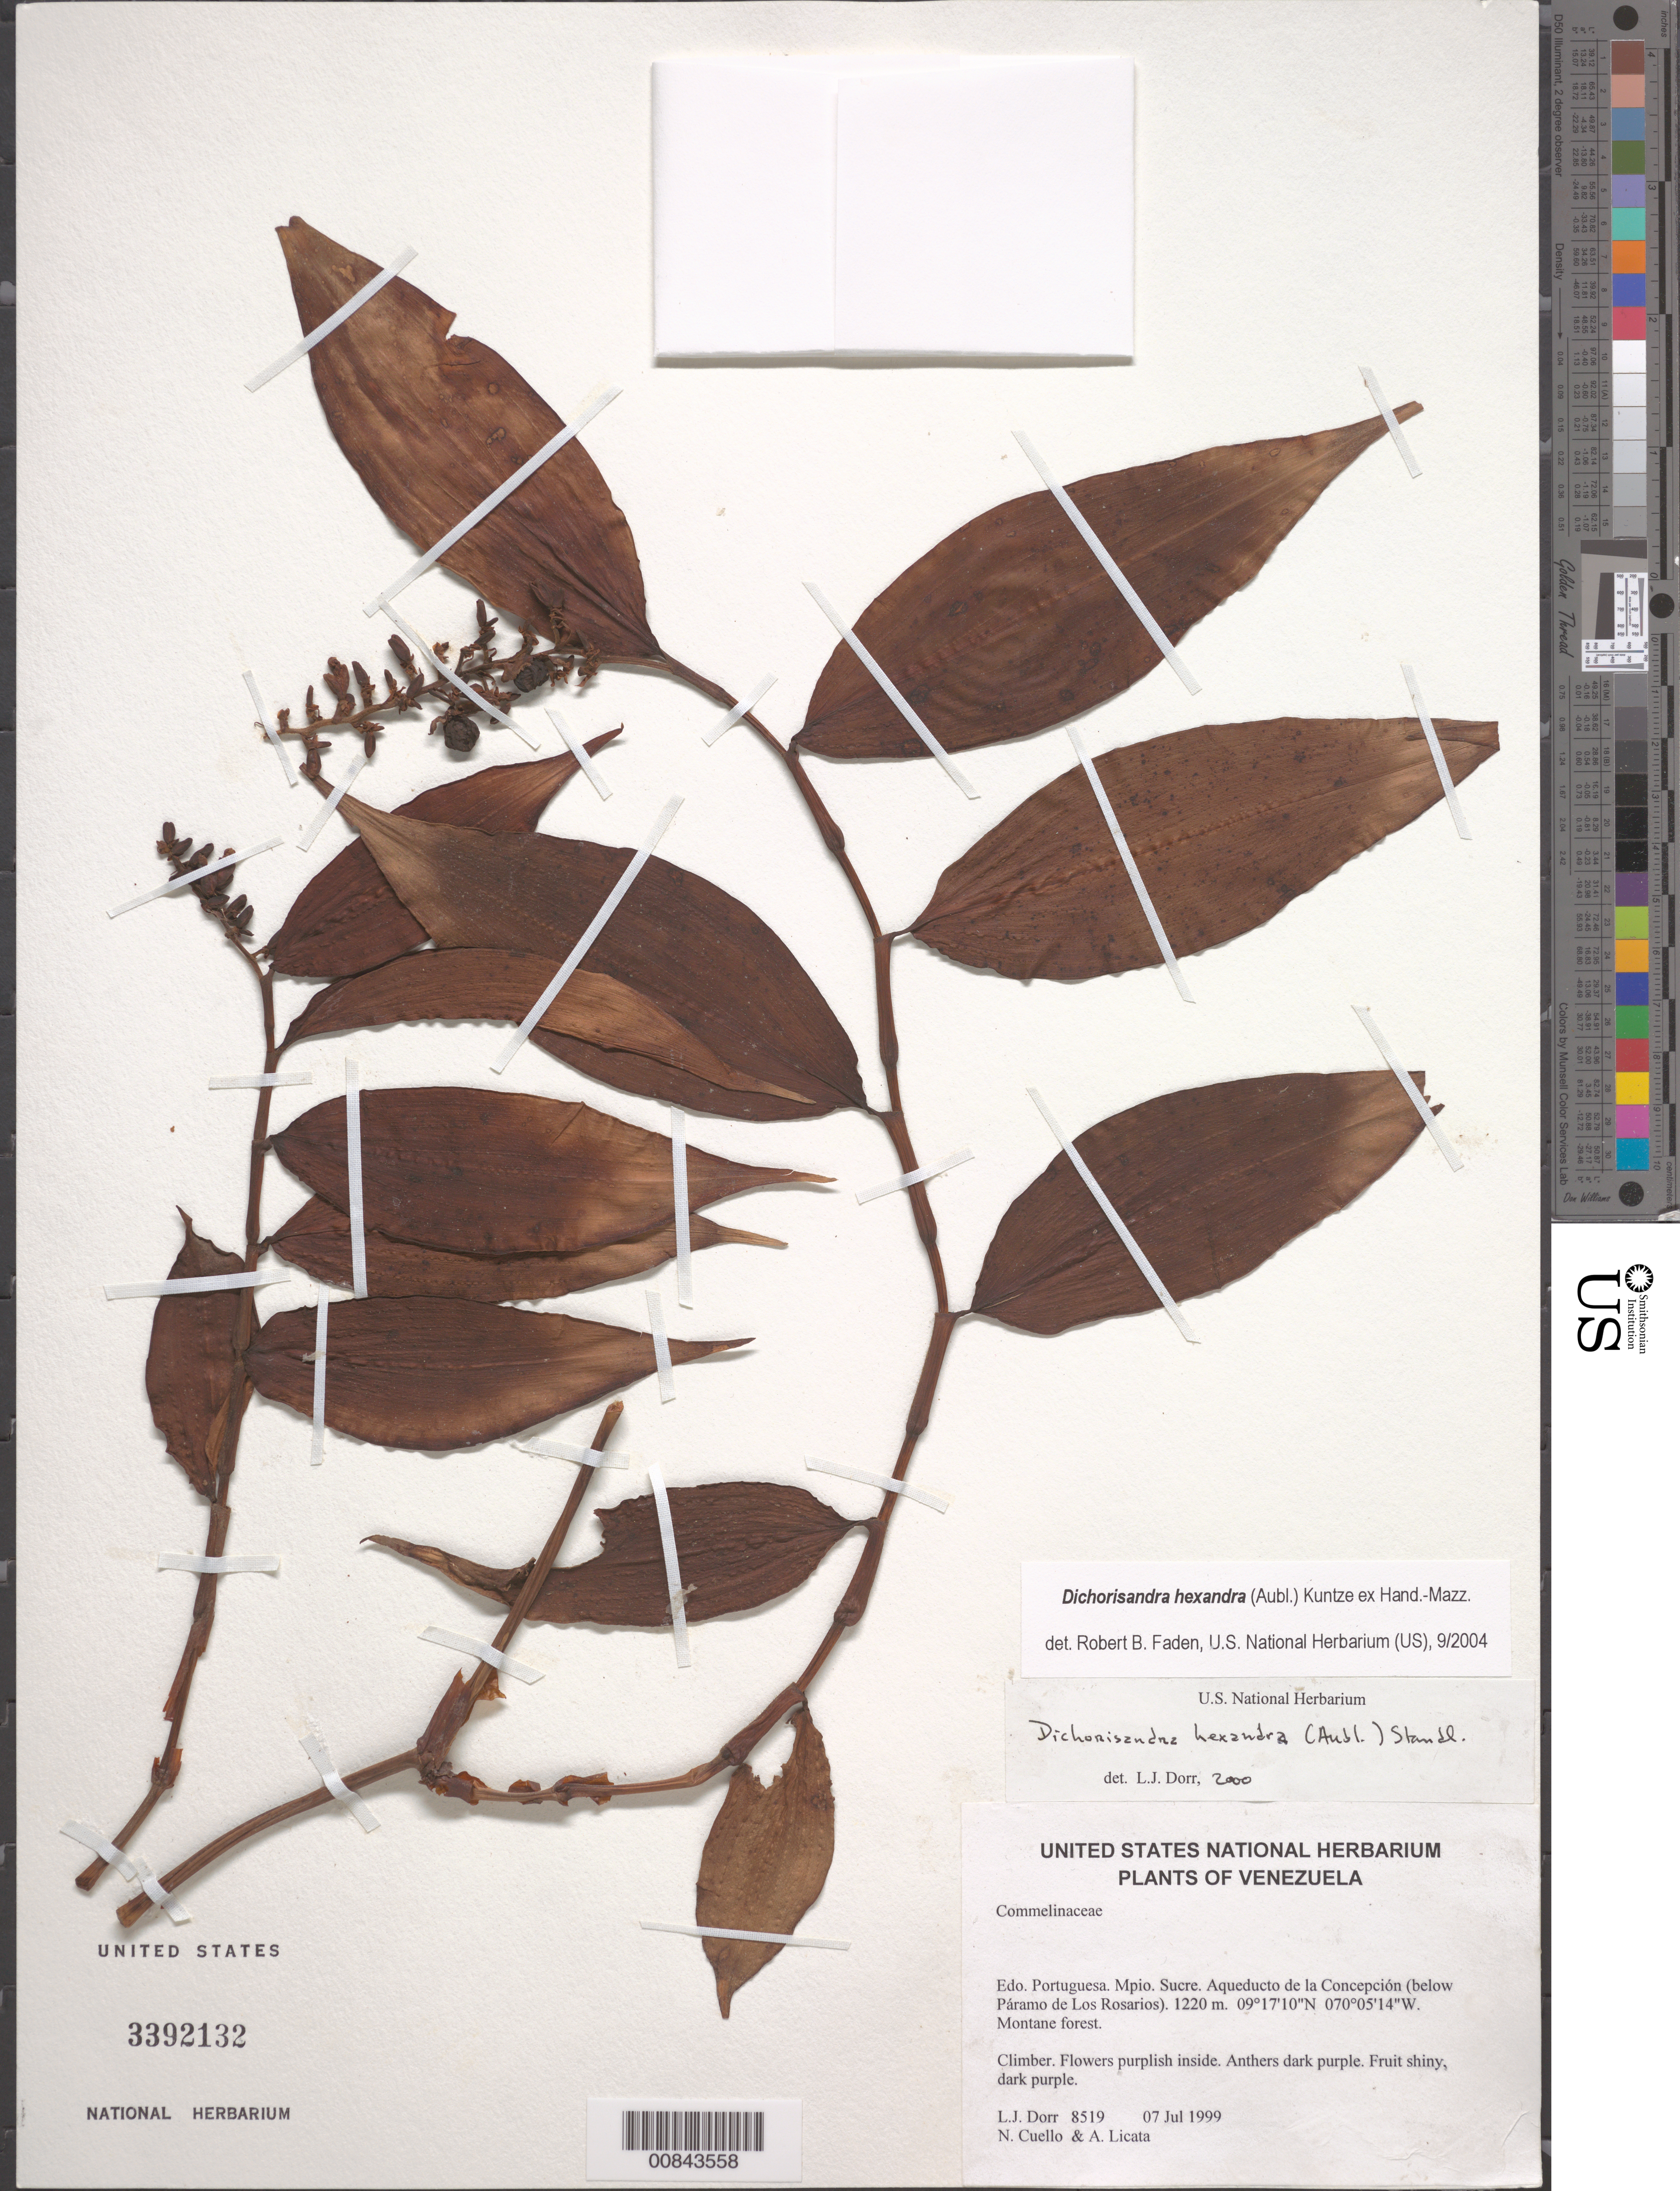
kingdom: Plantae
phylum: Tracheophyta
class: Liliopsida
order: Commelinales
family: Commelinaceae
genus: Dichorisandra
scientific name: Dichorisandra hexandra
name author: (Aubl.) Standl.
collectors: L. J. Dorr, N. L. Cuello & A. Licata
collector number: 8519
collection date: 1999-07-07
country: Venezuela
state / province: Portuguesa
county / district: Sucre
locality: Aqueducto de la Concepción (below Páramo de Los Rosarios)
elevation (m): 1220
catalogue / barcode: US 3392132